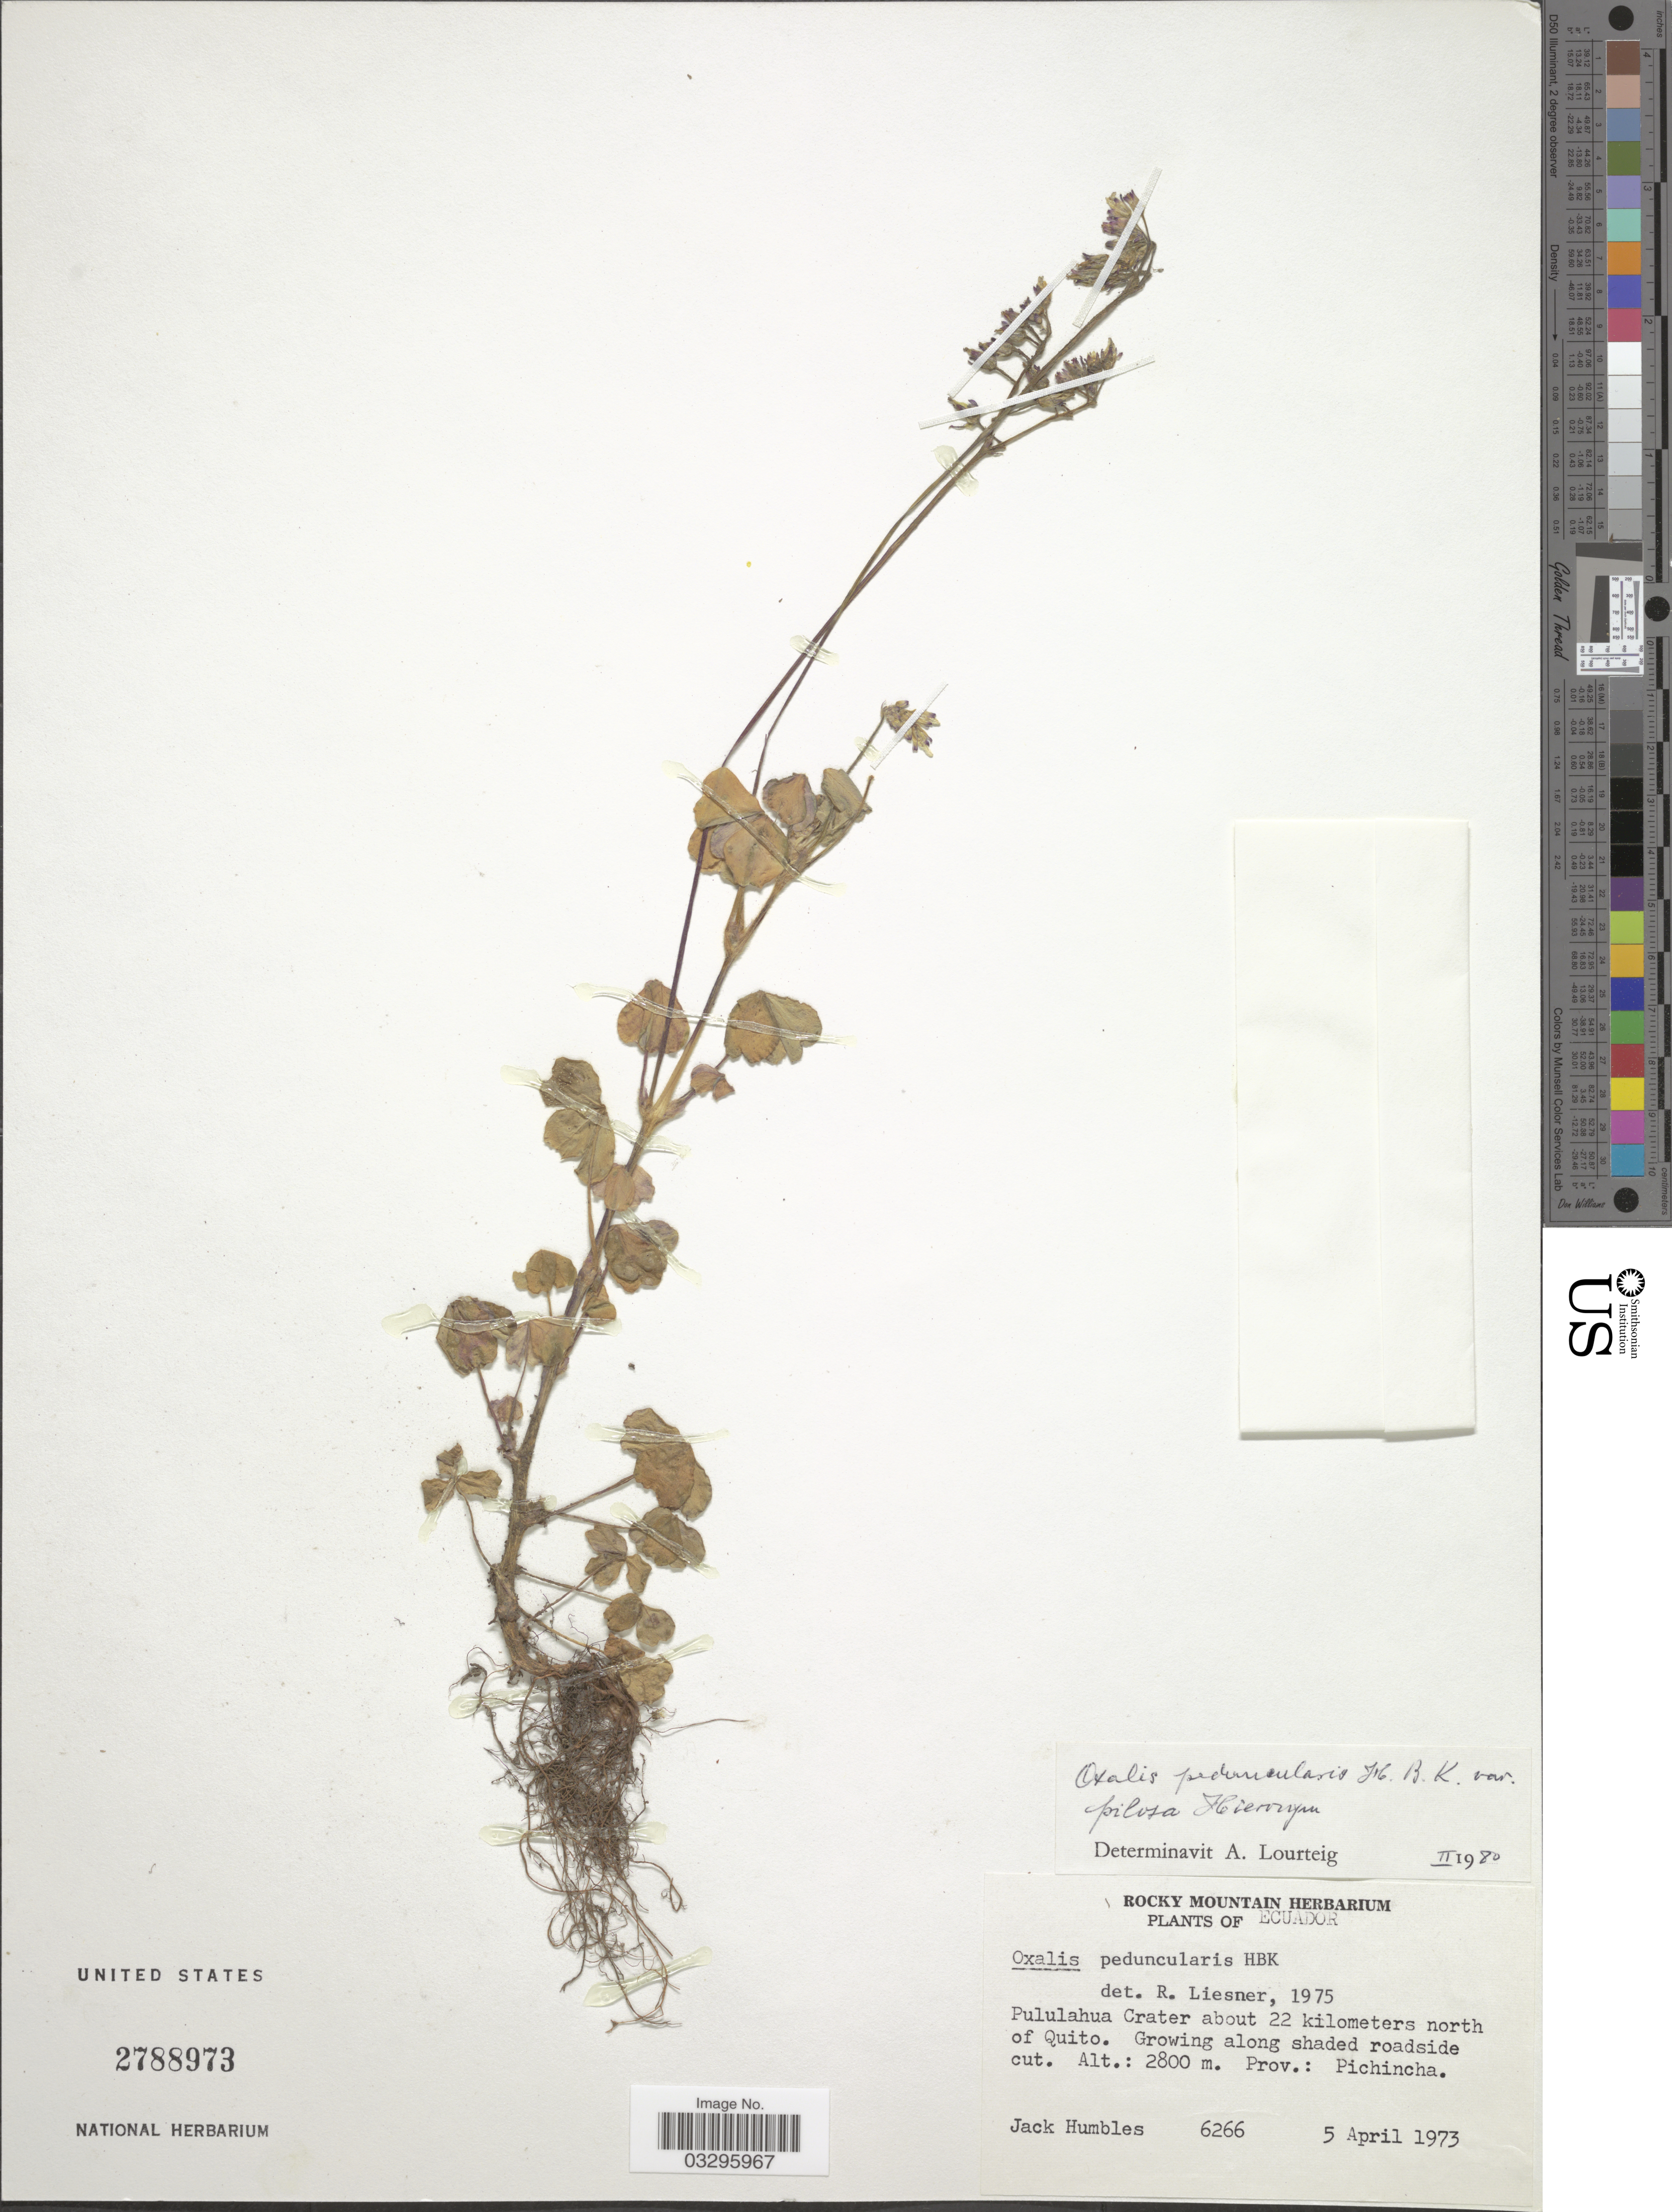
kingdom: Plantae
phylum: Tracheophyta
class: Magnoliopsida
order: Oxalidales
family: Oxalidaceae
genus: Oxalis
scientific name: Oxalis peduncularis var. pilosa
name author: Hieron.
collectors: J. Humbles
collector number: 6266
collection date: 1973-04-05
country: Ecuador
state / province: Pichincha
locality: Pululahua Crater about 22 kilometers north of Quito.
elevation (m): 2800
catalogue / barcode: US 2788973